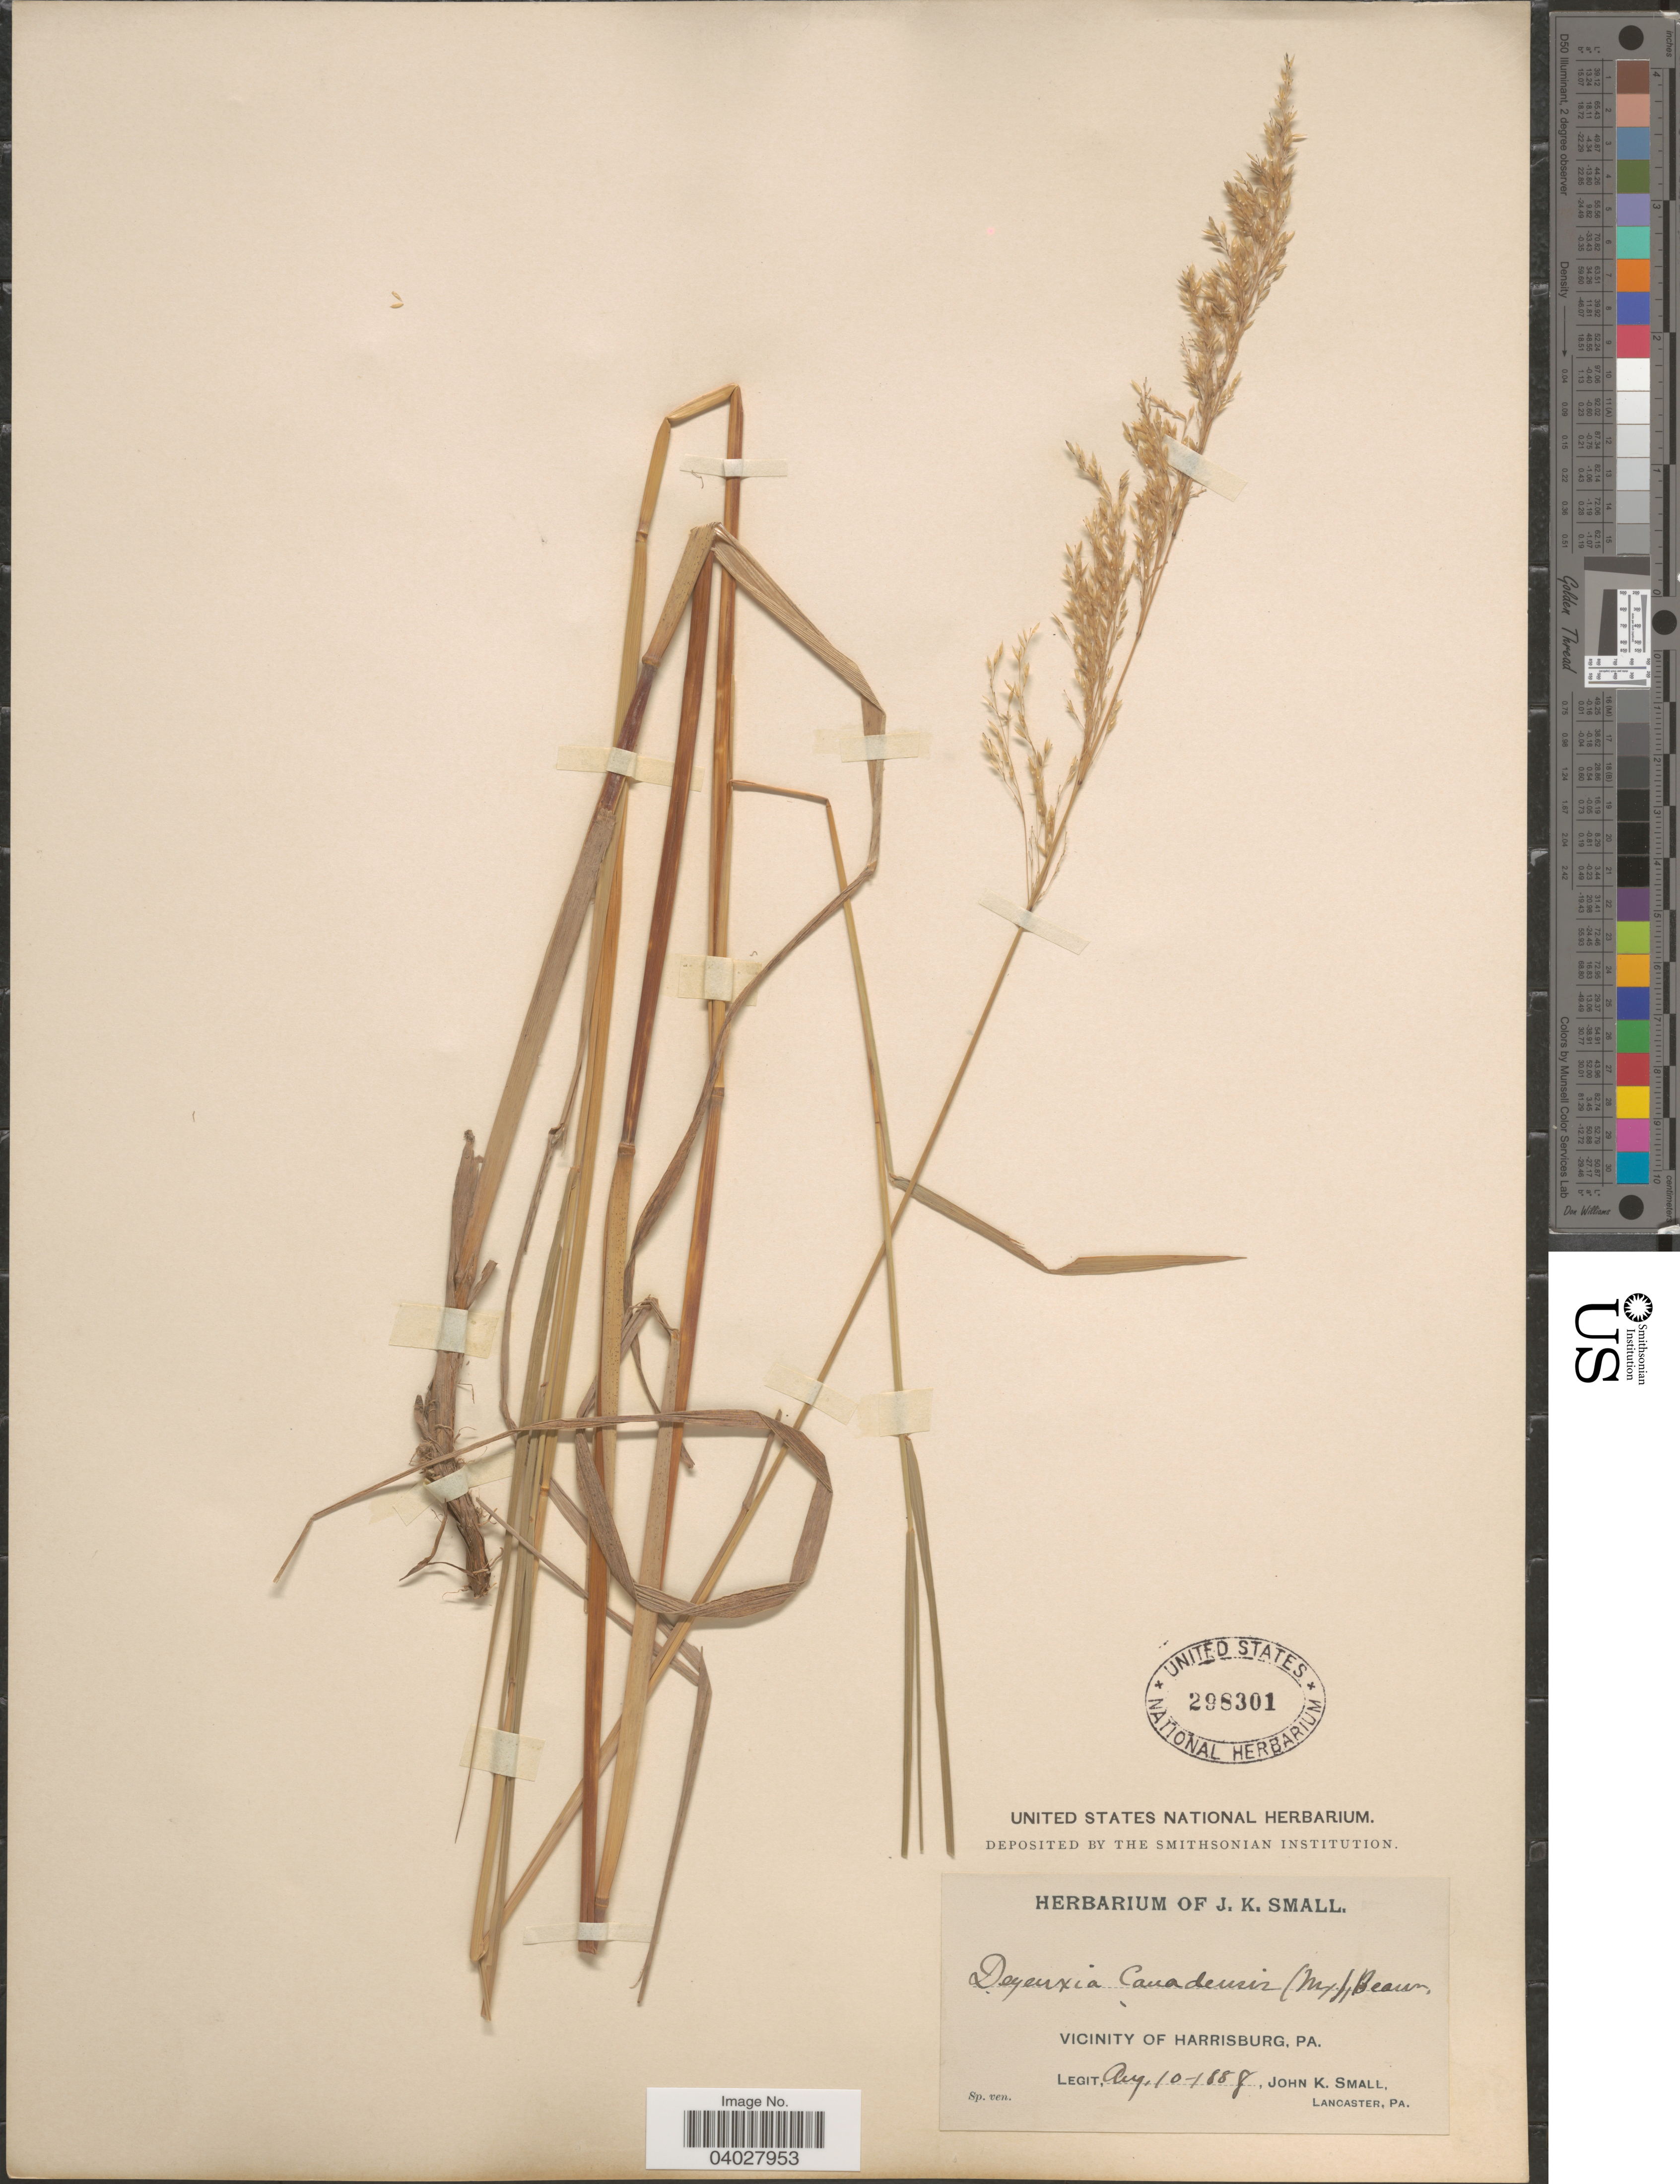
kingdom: Plantae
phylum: Tracheophyta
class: Liliopsida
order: Poales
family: Poaceae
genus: Calamagrostis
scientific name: Calamagrostis canadensis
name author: (Michx.) P. Beauv.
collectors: J. K. Small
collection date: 1888-08-10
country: United States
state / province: Pennsylvania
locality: Vicinity of Harrisburg.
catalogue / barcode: US 298301